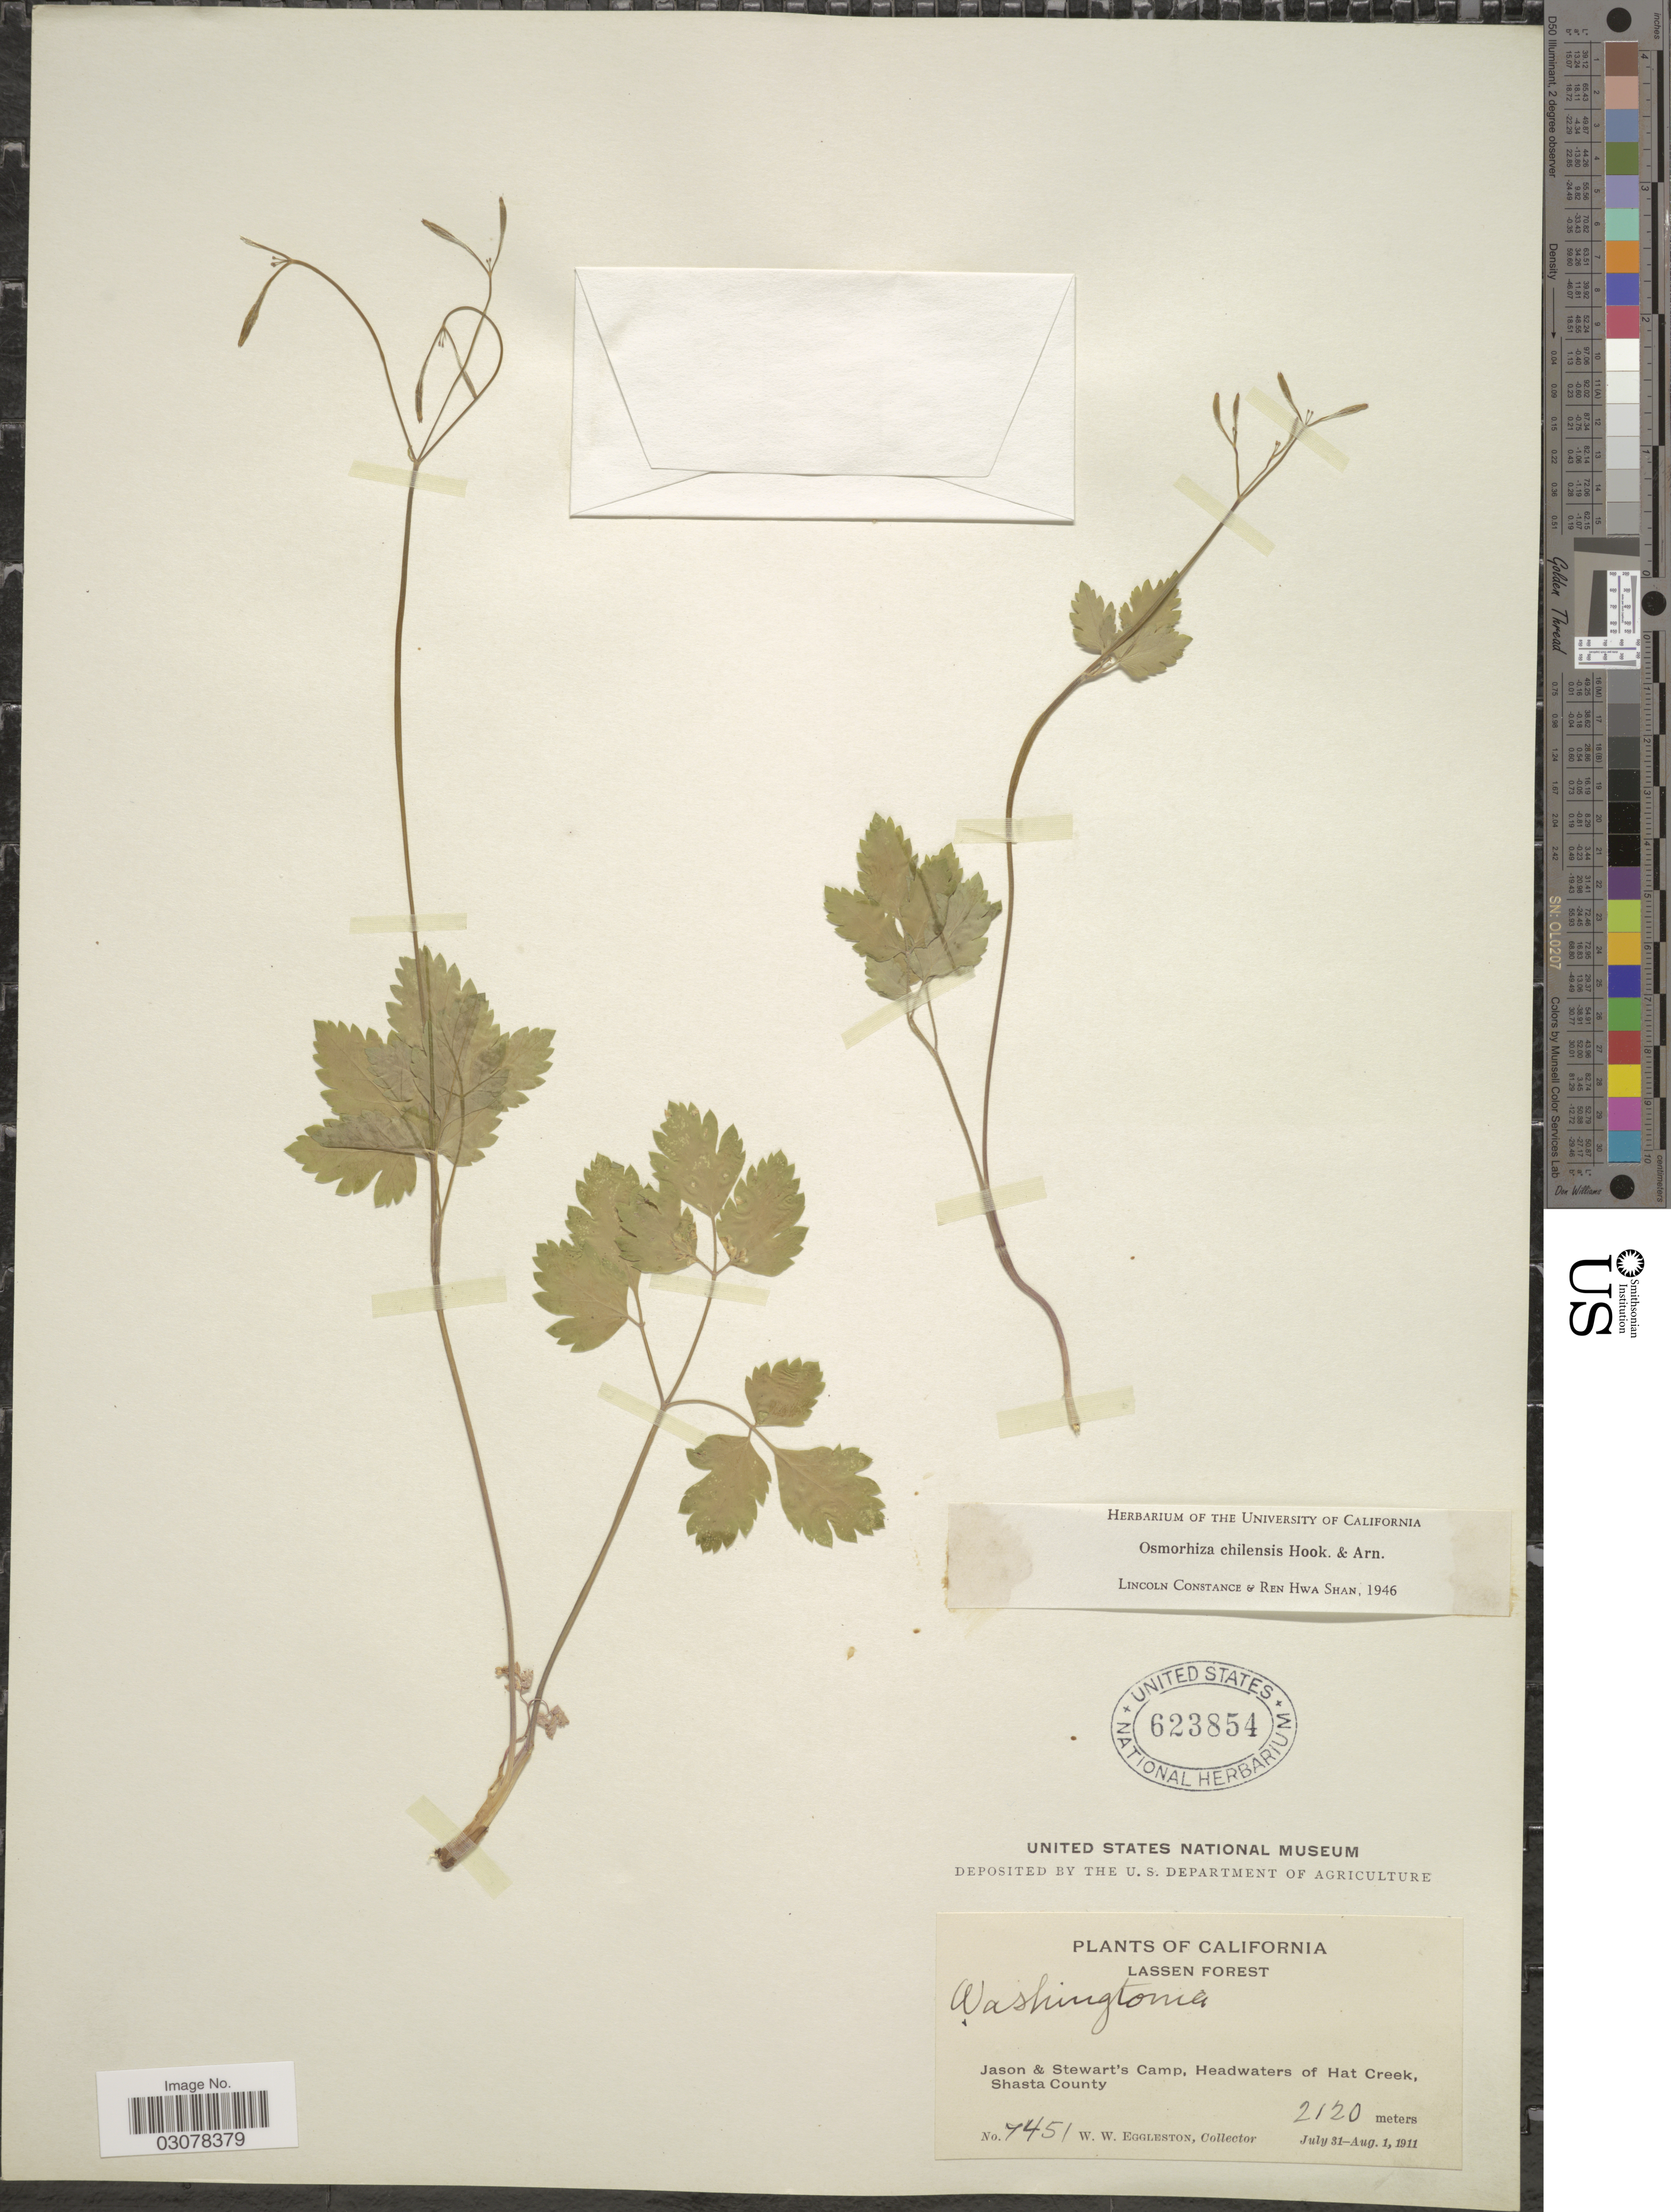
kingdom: Plantae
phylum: Tracheophyta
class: Magnoliopsida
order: Apiales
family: Apiaceae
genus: Osmorhiza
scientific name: Osmorhiza chilensis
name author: Hook. & Arn.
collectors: W. W. Eggleston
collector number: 7451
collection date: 1911-07-31/1911-08-01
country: United States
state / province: California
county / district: Shasta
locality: Lassen Forest. Jason & Stewart's Camp, Headwaters of Hat Creek, Shasta County.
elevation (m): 2120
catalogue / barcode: US 623854